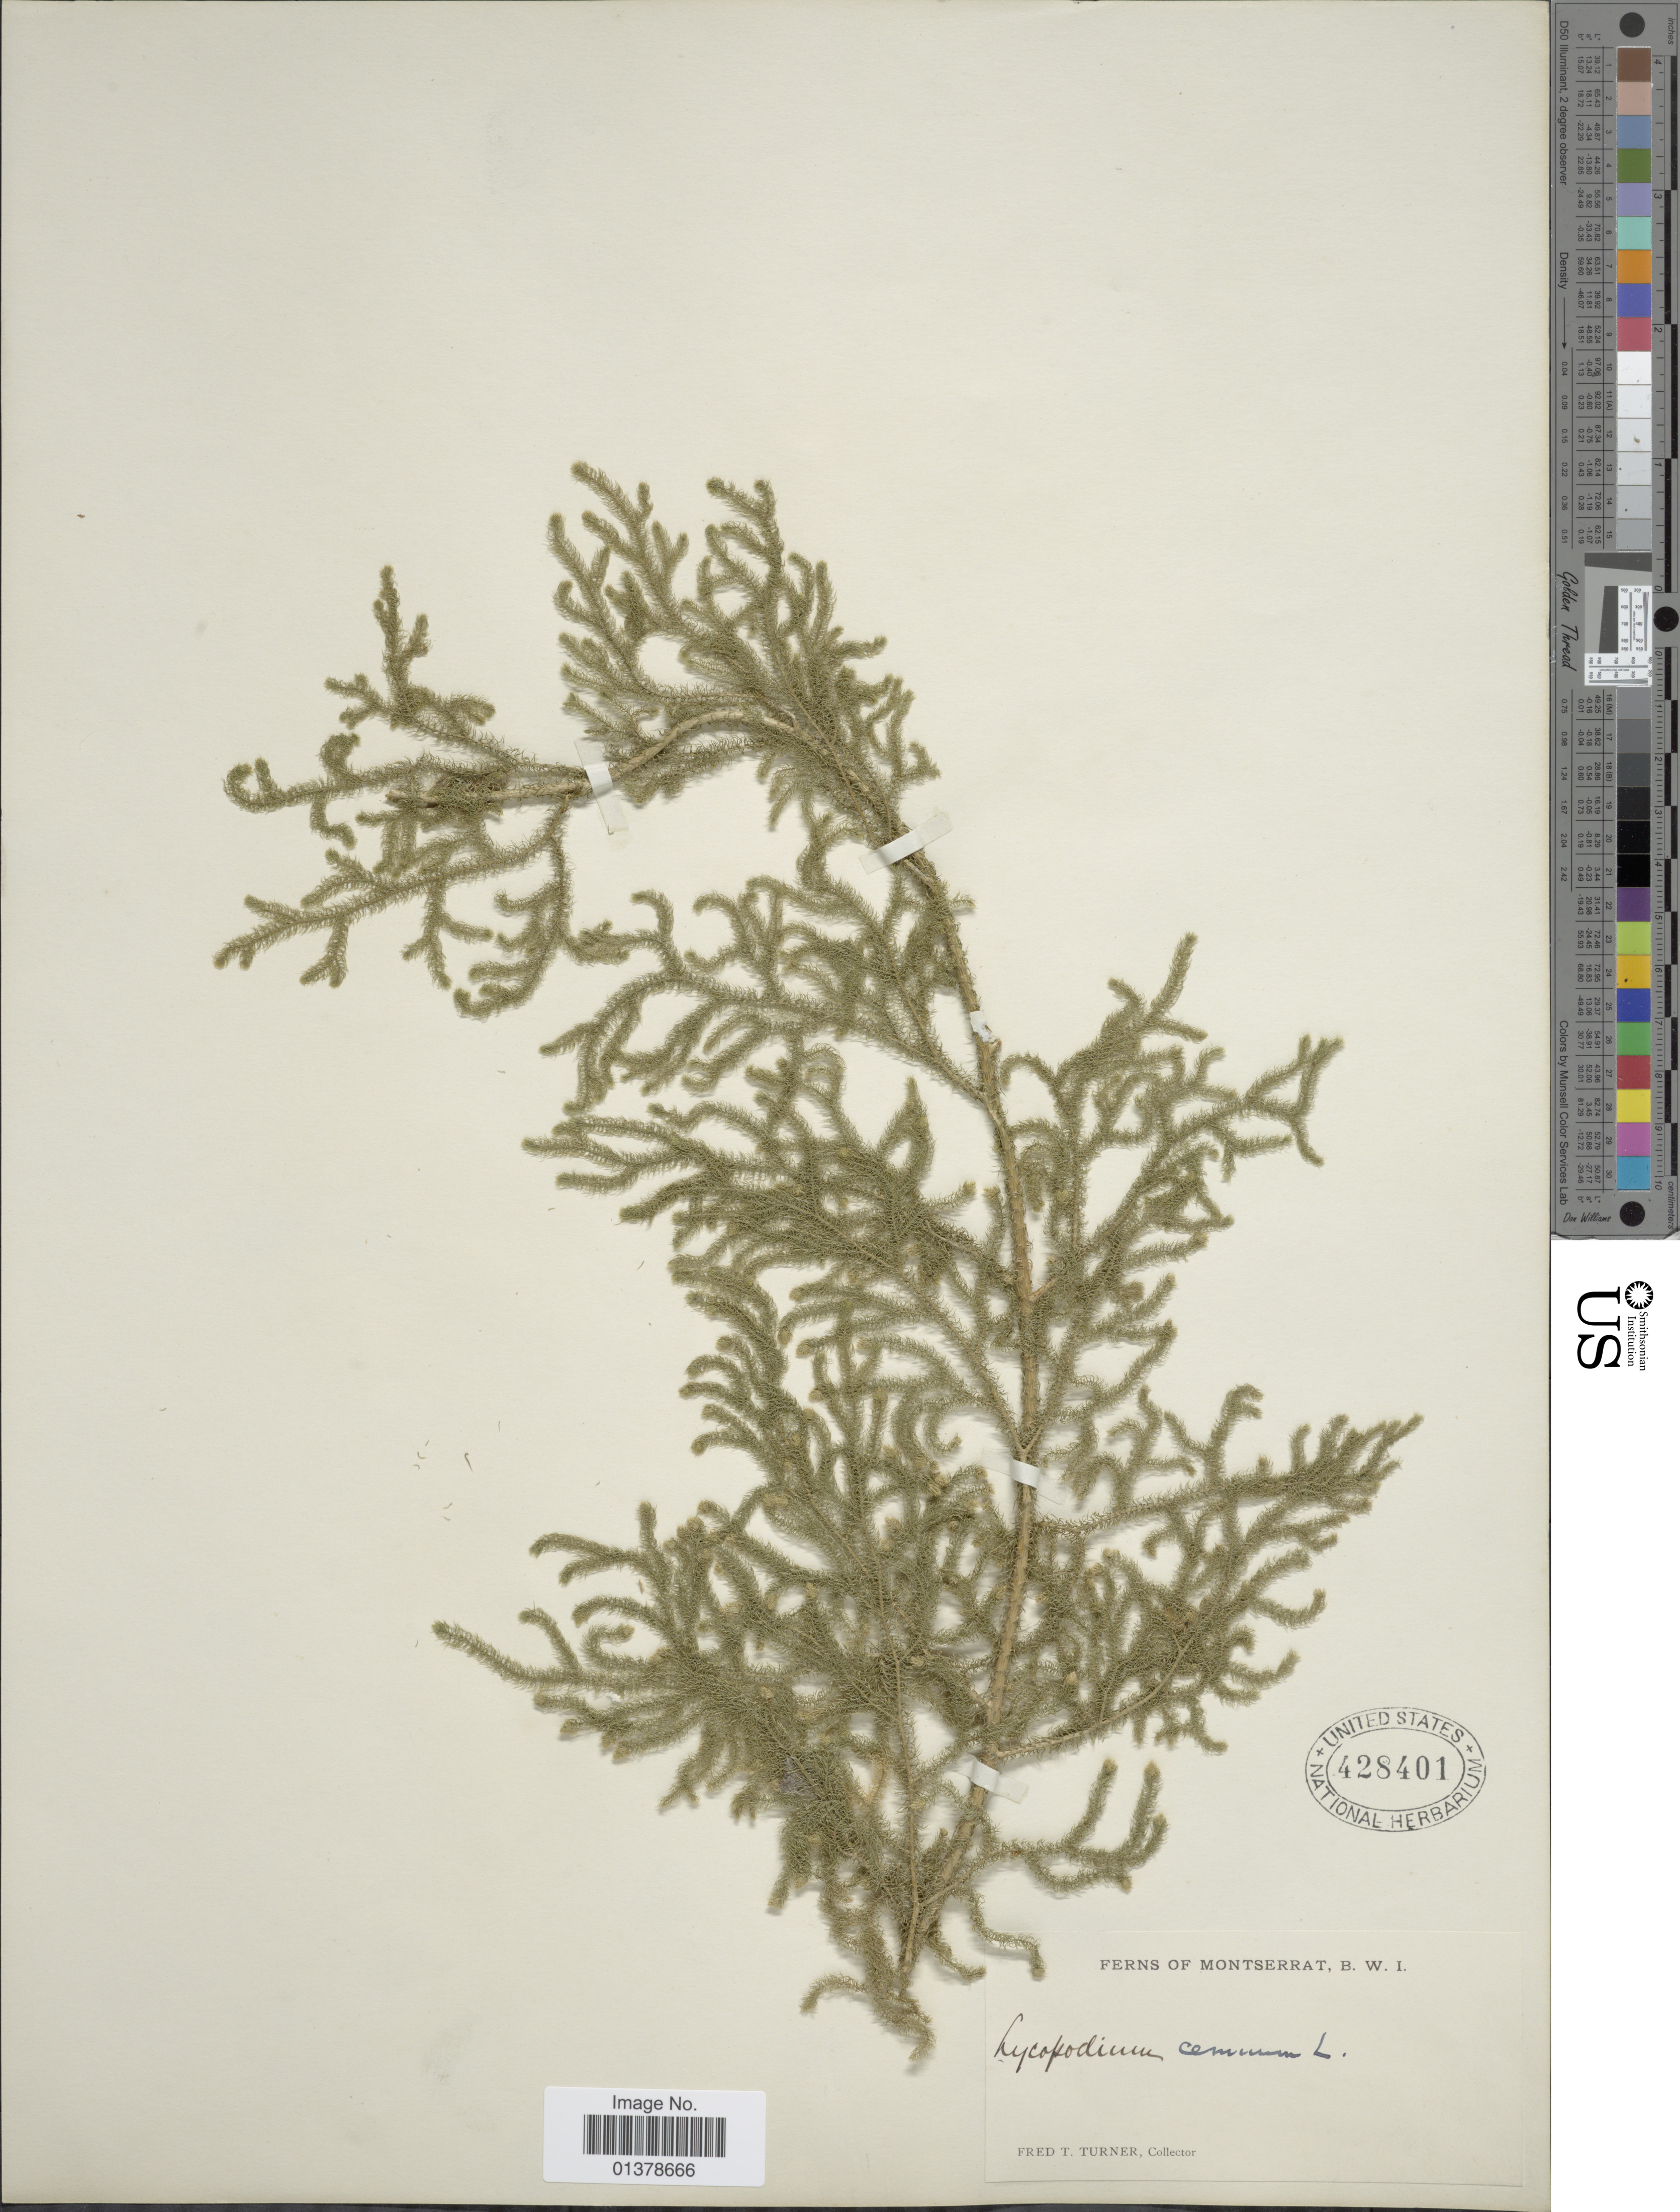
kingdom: Plantae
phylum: Tracheophyta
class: Lycopodiopsida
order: Lycopodiales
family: Lycopodiaceae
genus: Palhinhaea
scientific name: Palhinhaea cernua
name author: (L.) Vasc. & Franco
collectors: F. T. Turner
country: Montserrat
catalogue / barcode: US 428401